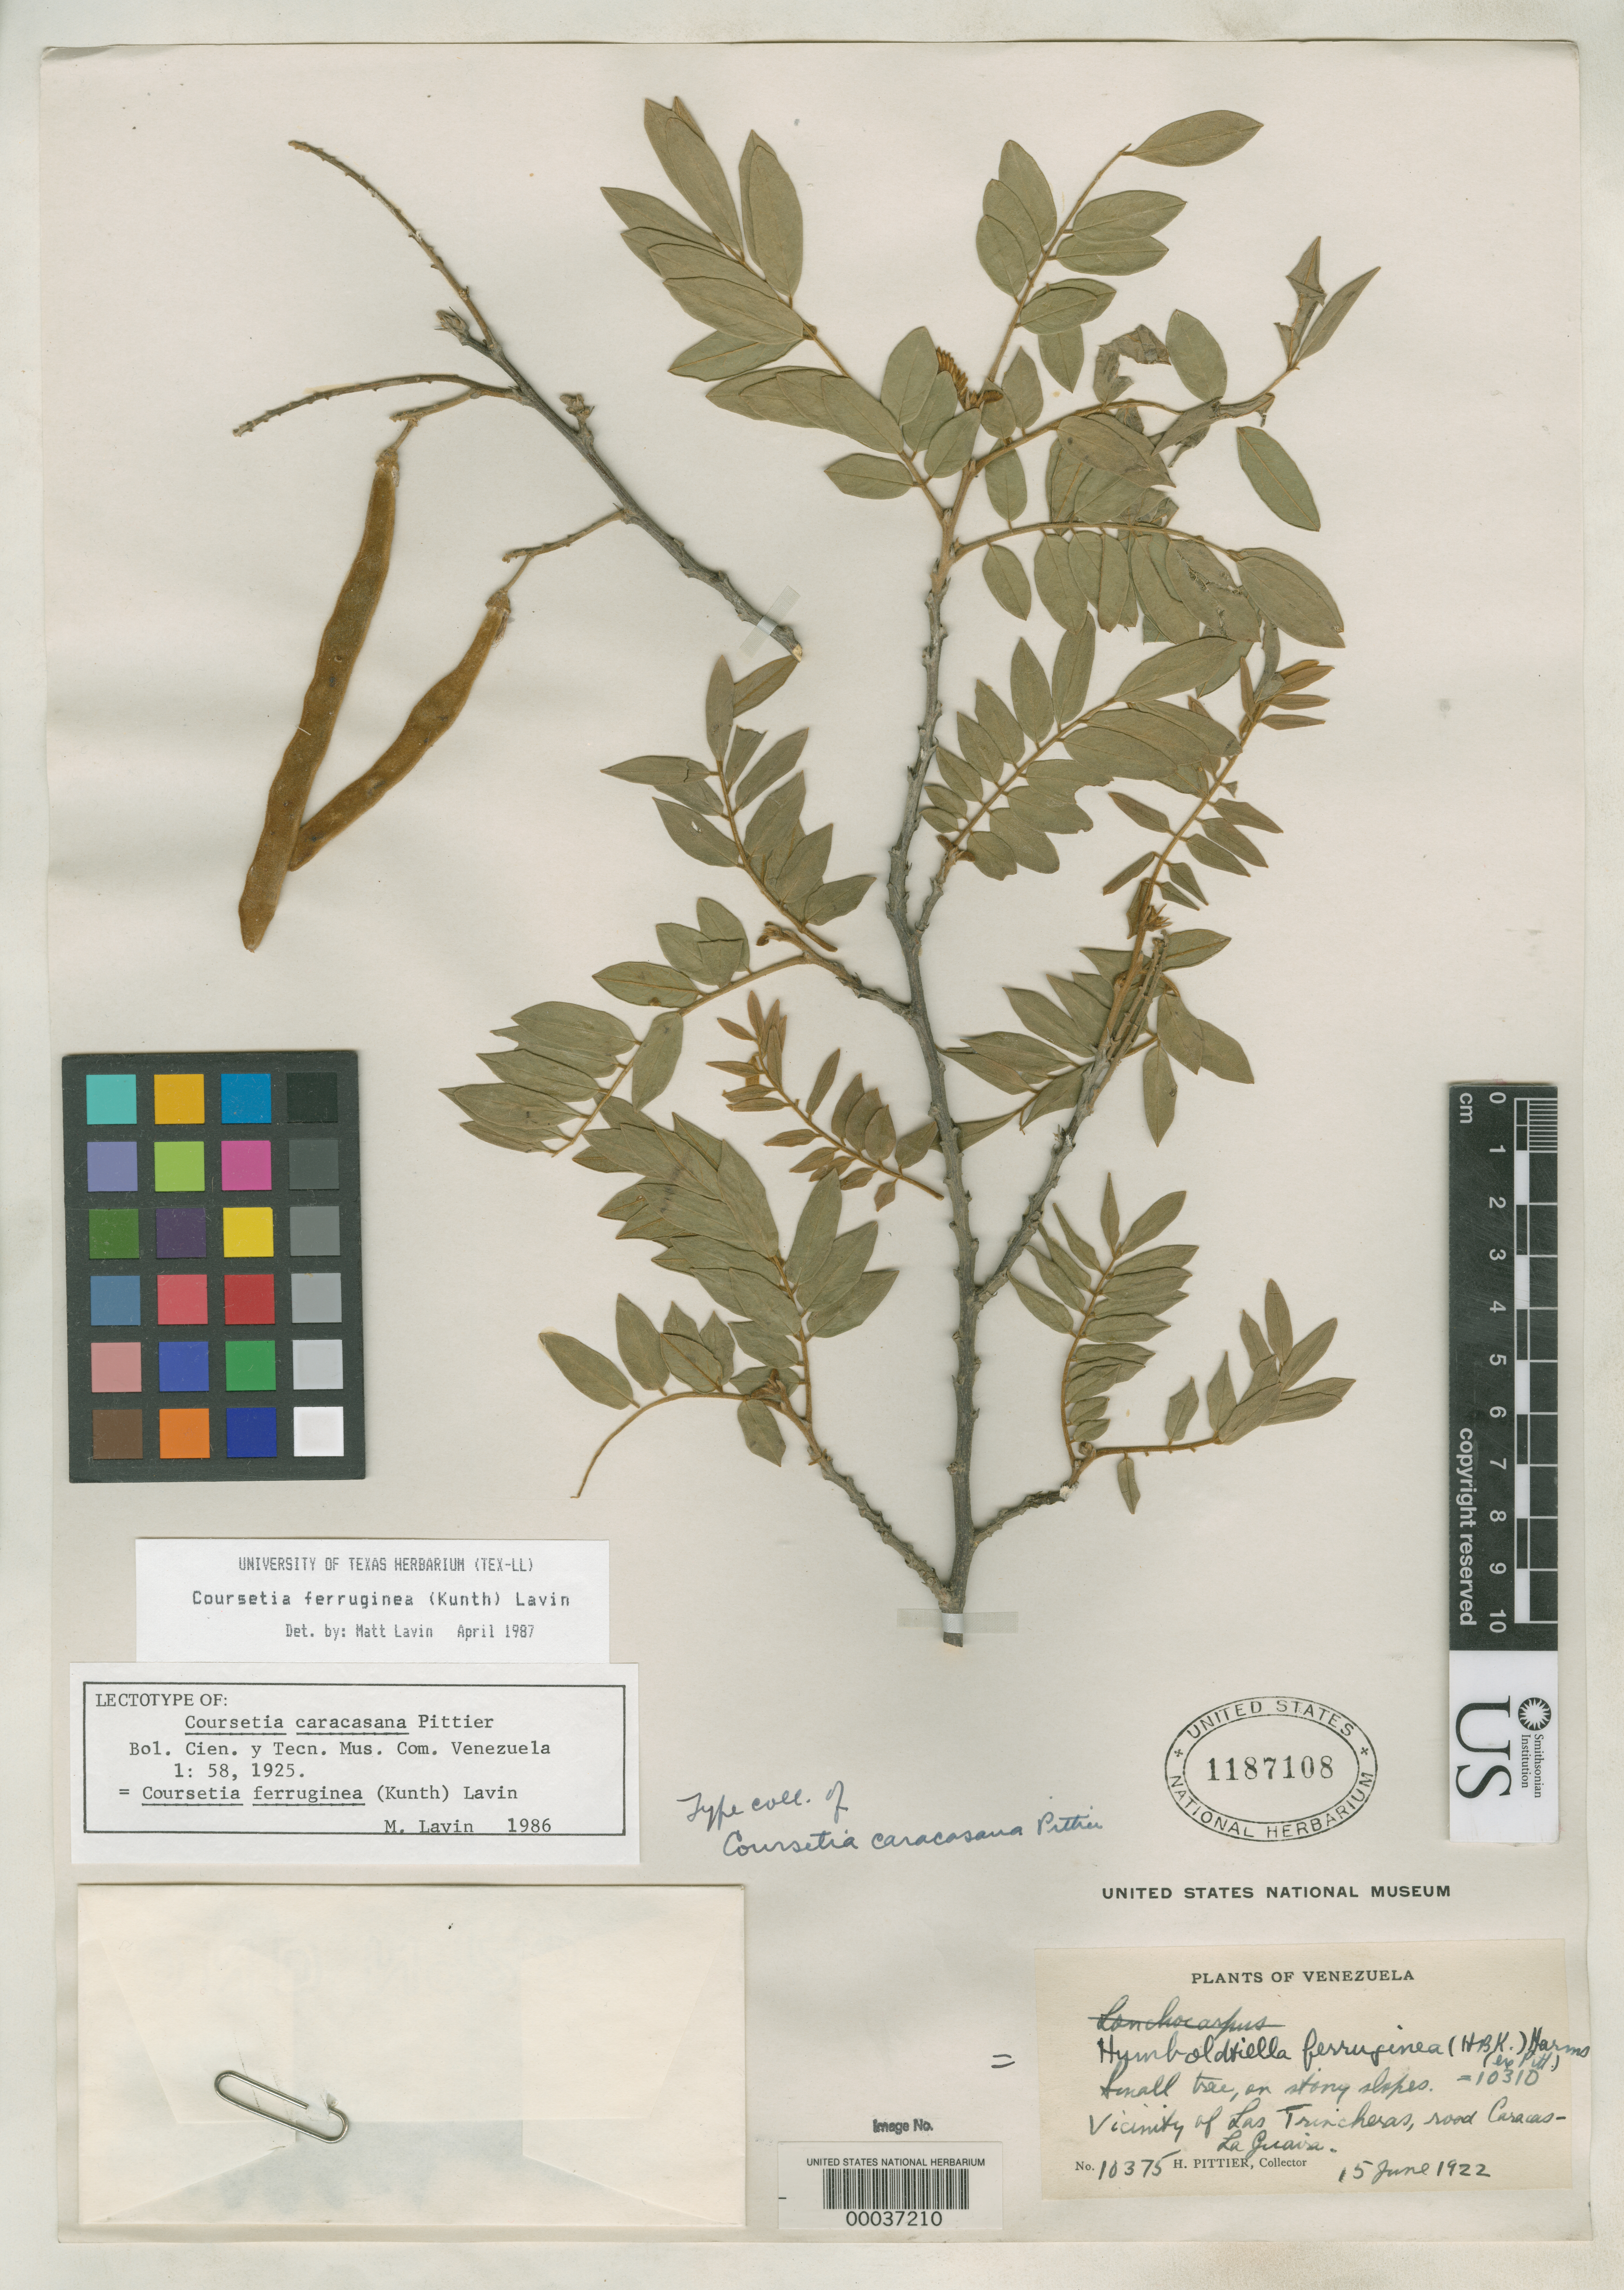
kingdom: Plantae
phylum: Tracheophyta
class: Magnoliopsida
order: Fabales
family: Fabaceae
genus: Coursetia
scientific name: Coursetia caracasana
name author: Pittier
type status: Type Collection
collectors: H. F. Pittier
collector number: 10375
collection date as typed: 15 Jun 1922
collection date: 1922-06-15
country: Venezuela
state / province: Guárico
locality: Vicinity of Las Trincheras, road Caracas.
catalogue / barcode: US 1187108